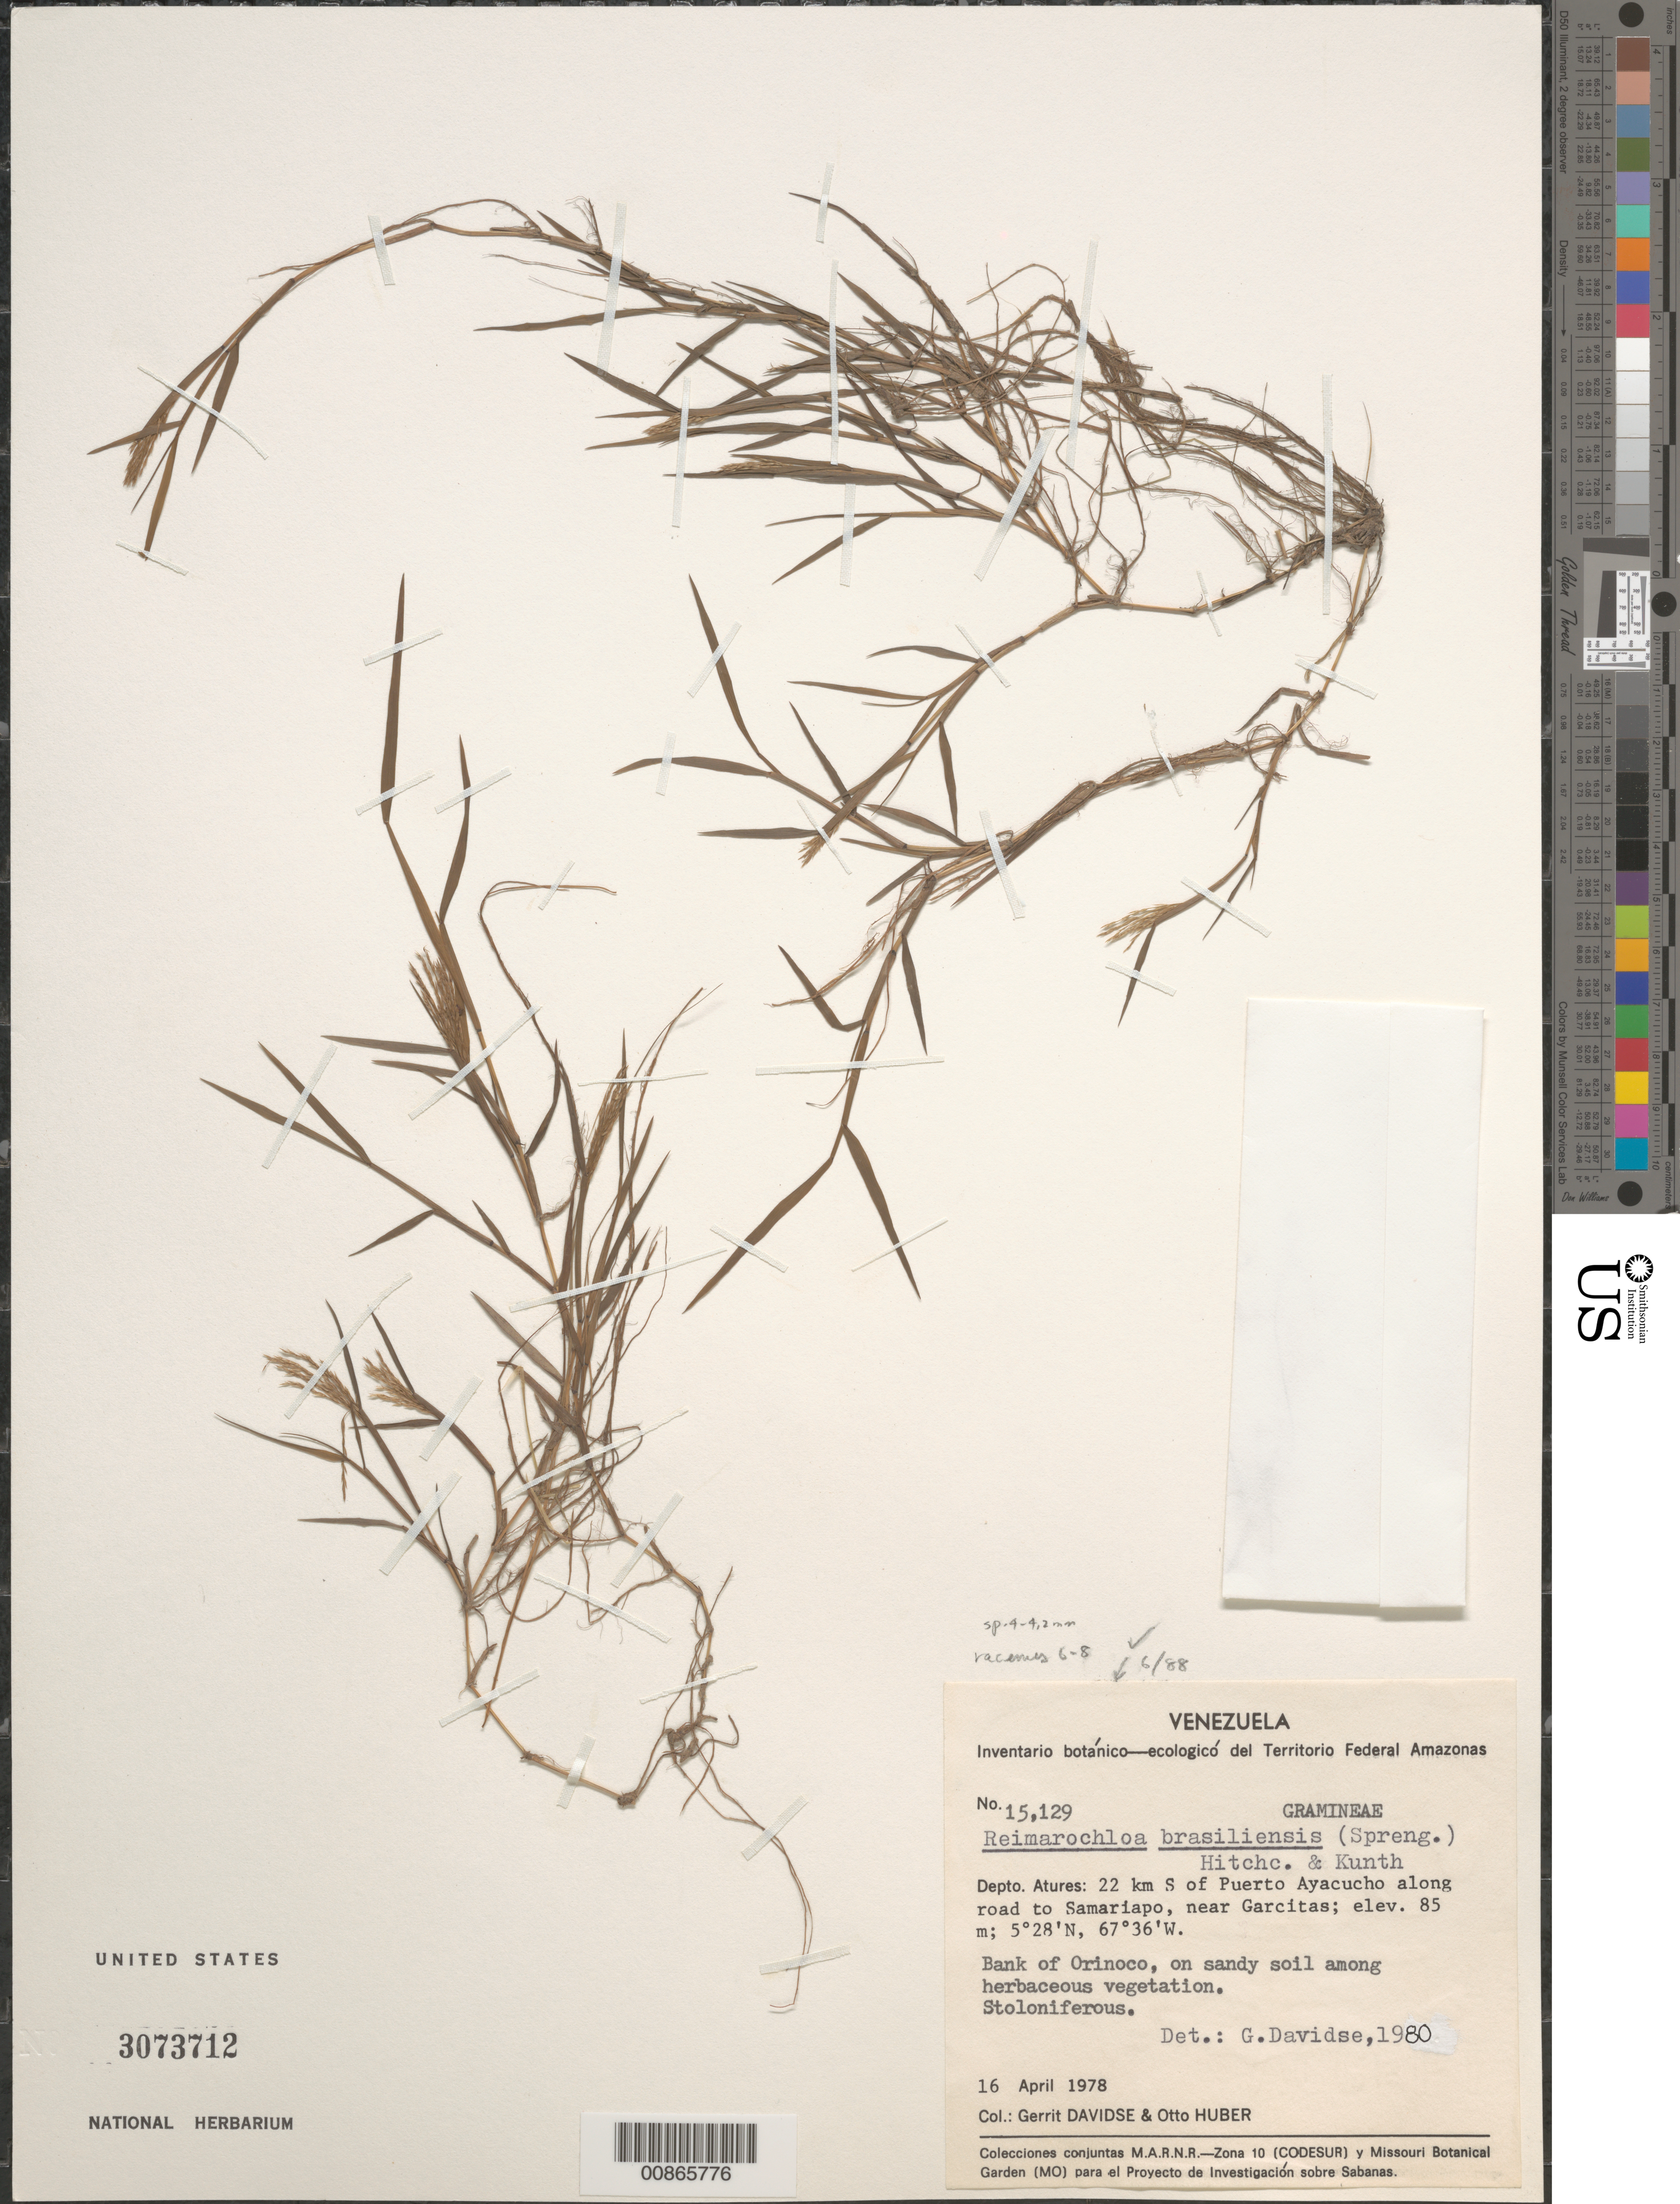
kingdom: Plantae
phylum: Tracheophyta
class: Liliopsida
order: Poales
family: Poaceae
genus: Reimarochloa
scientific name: Reimarochloa brasiliensis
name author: (Spreng.) Hitchc.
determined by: Davidse, Gerrit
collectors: G. Davidse & O. Huber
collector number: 15129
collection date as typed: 16-Apr-78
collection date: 1978-04-16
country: Venezuela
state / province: Amazonas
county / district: Atures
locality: Puerto Ayacucho, 22 km S of along road to Samariapo, near Garcitas, Río Orinoco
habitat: Sandy soil of river bank with herbaceous vegetation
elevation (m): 85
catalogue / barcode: US 3073712